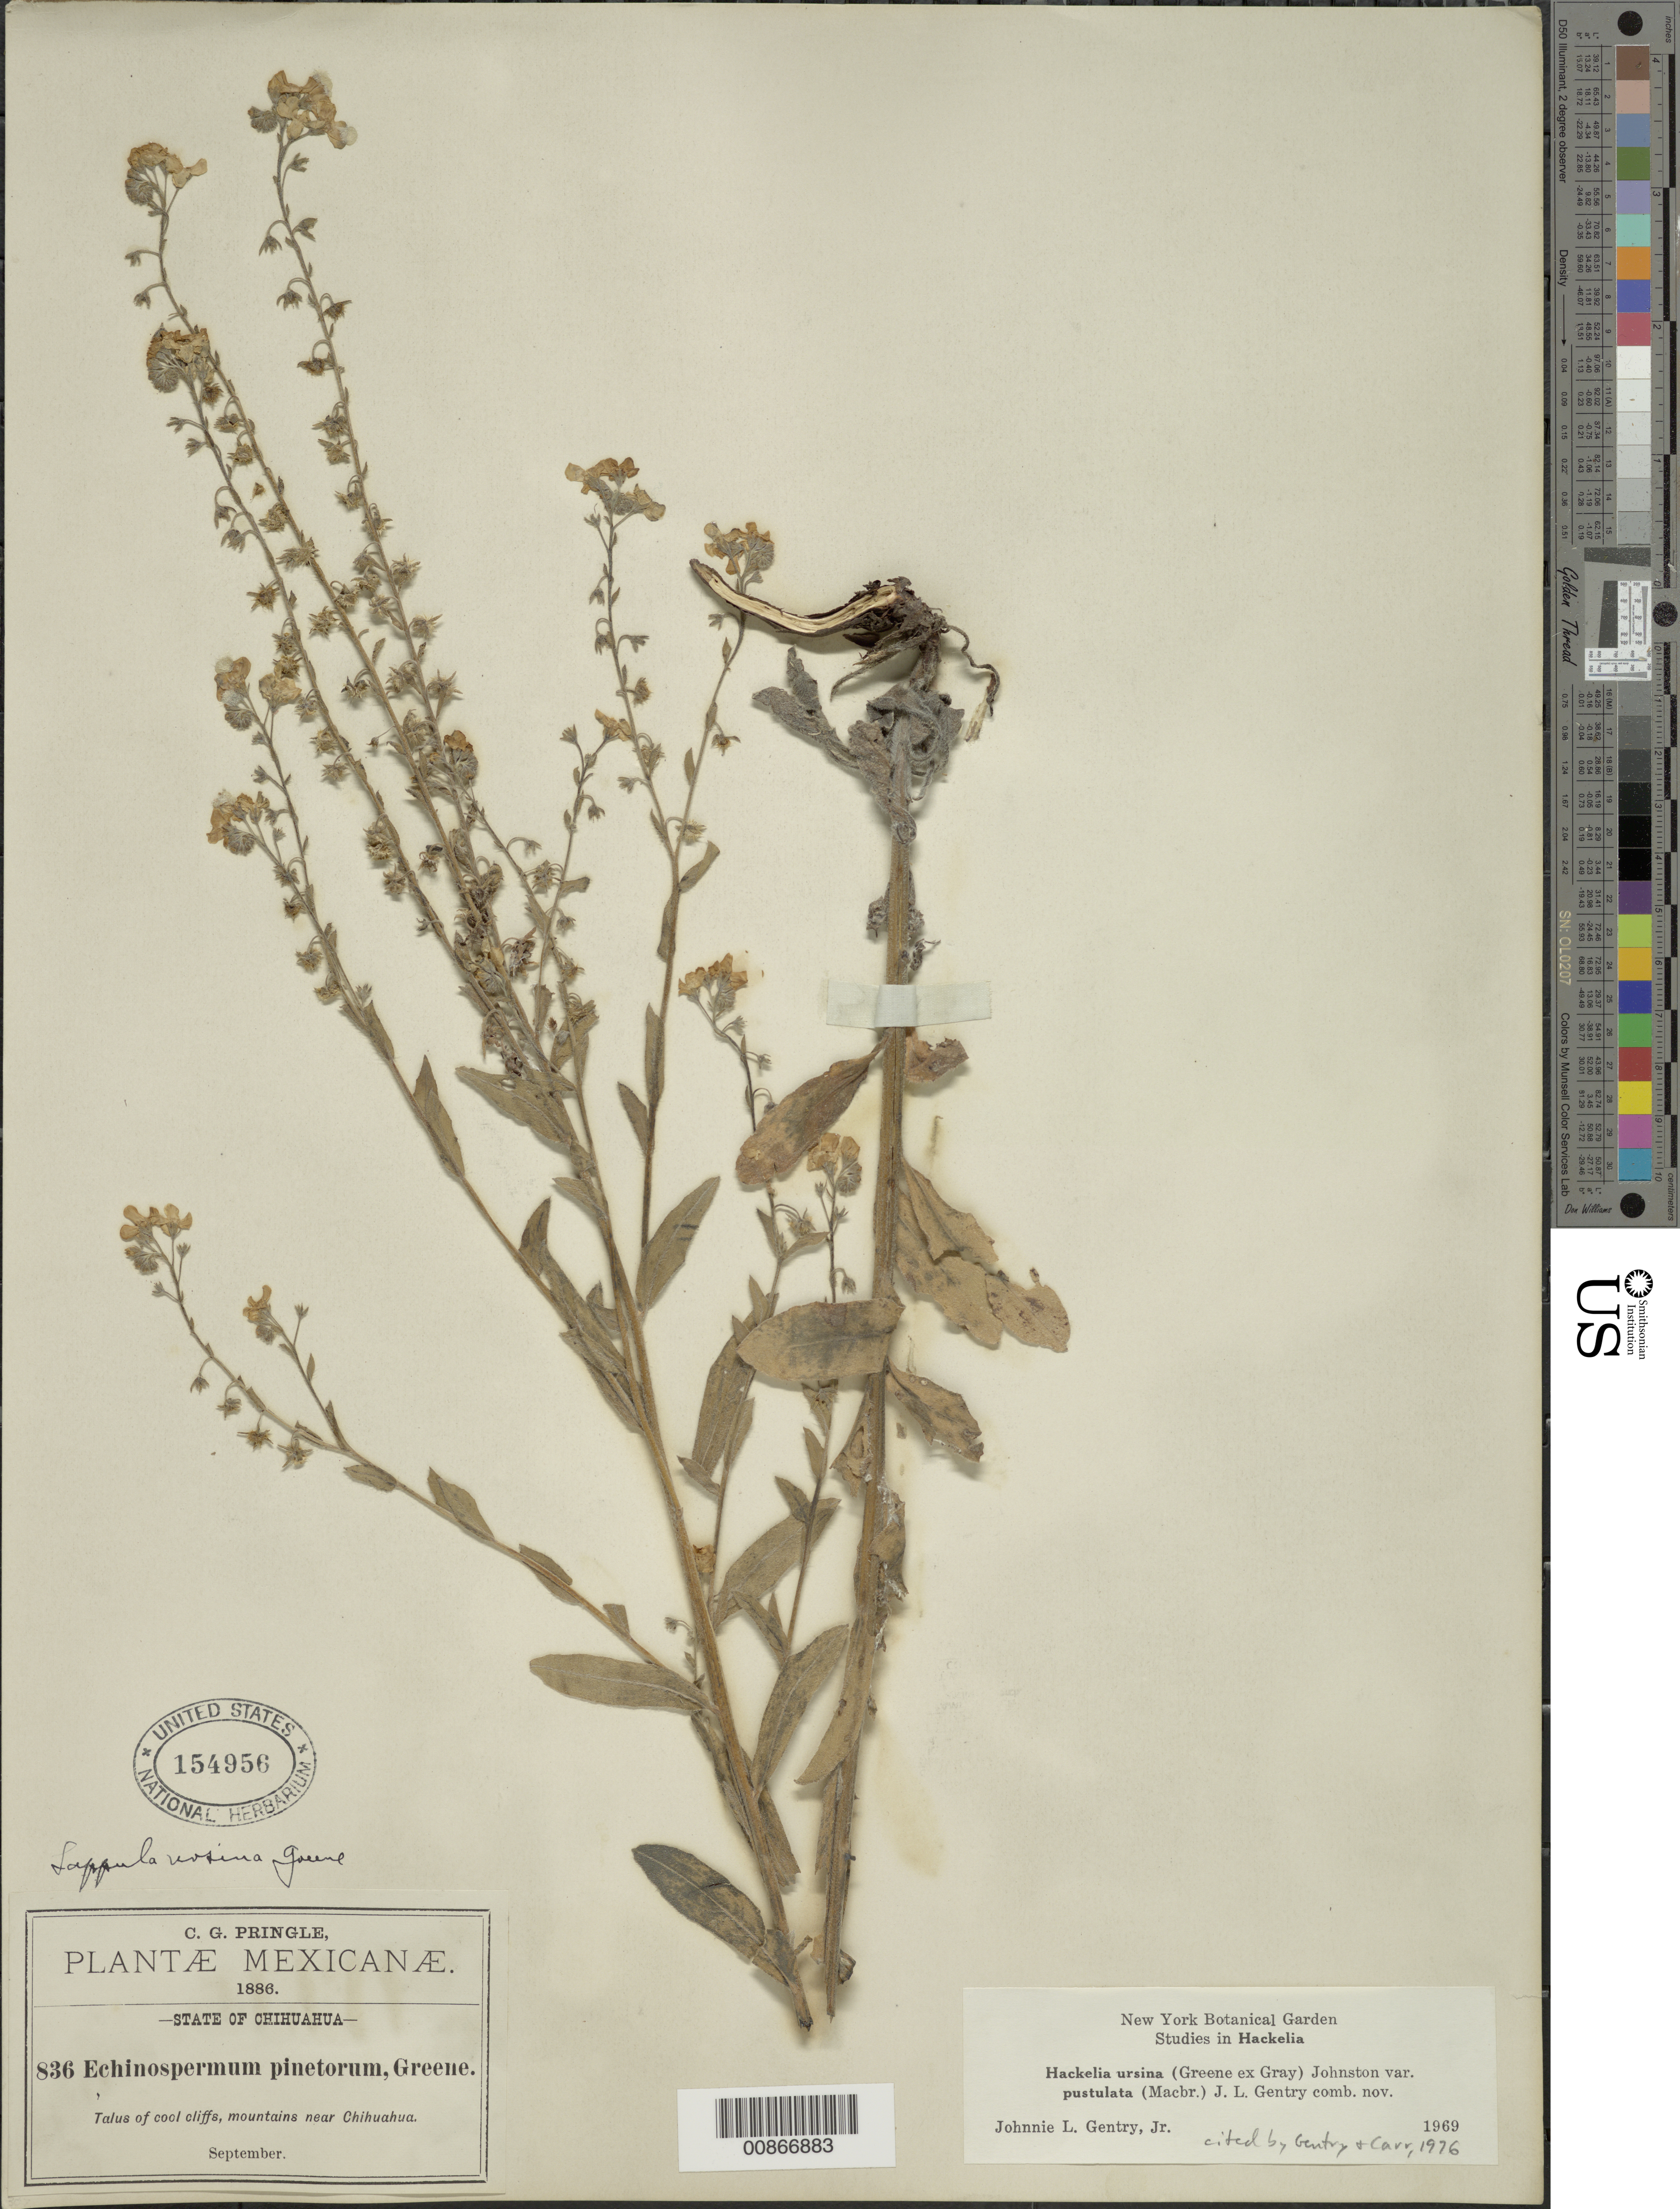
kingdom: Plantae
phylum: Tracheophyta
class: Magnoliopsida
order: Boraginales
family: Boraginaceae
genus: Hackelia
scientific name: Hackelia ursina var. pustulata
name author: (J.F. Macbr.) J.L. Gentry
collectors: C. G. Pringle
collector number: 836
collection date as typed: Sep 1886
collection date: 1886-09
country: Mexico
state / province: Chihuahua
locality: Mountains near Chihuahua.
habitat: Talus of cool cliffs.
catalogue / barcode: US 154956